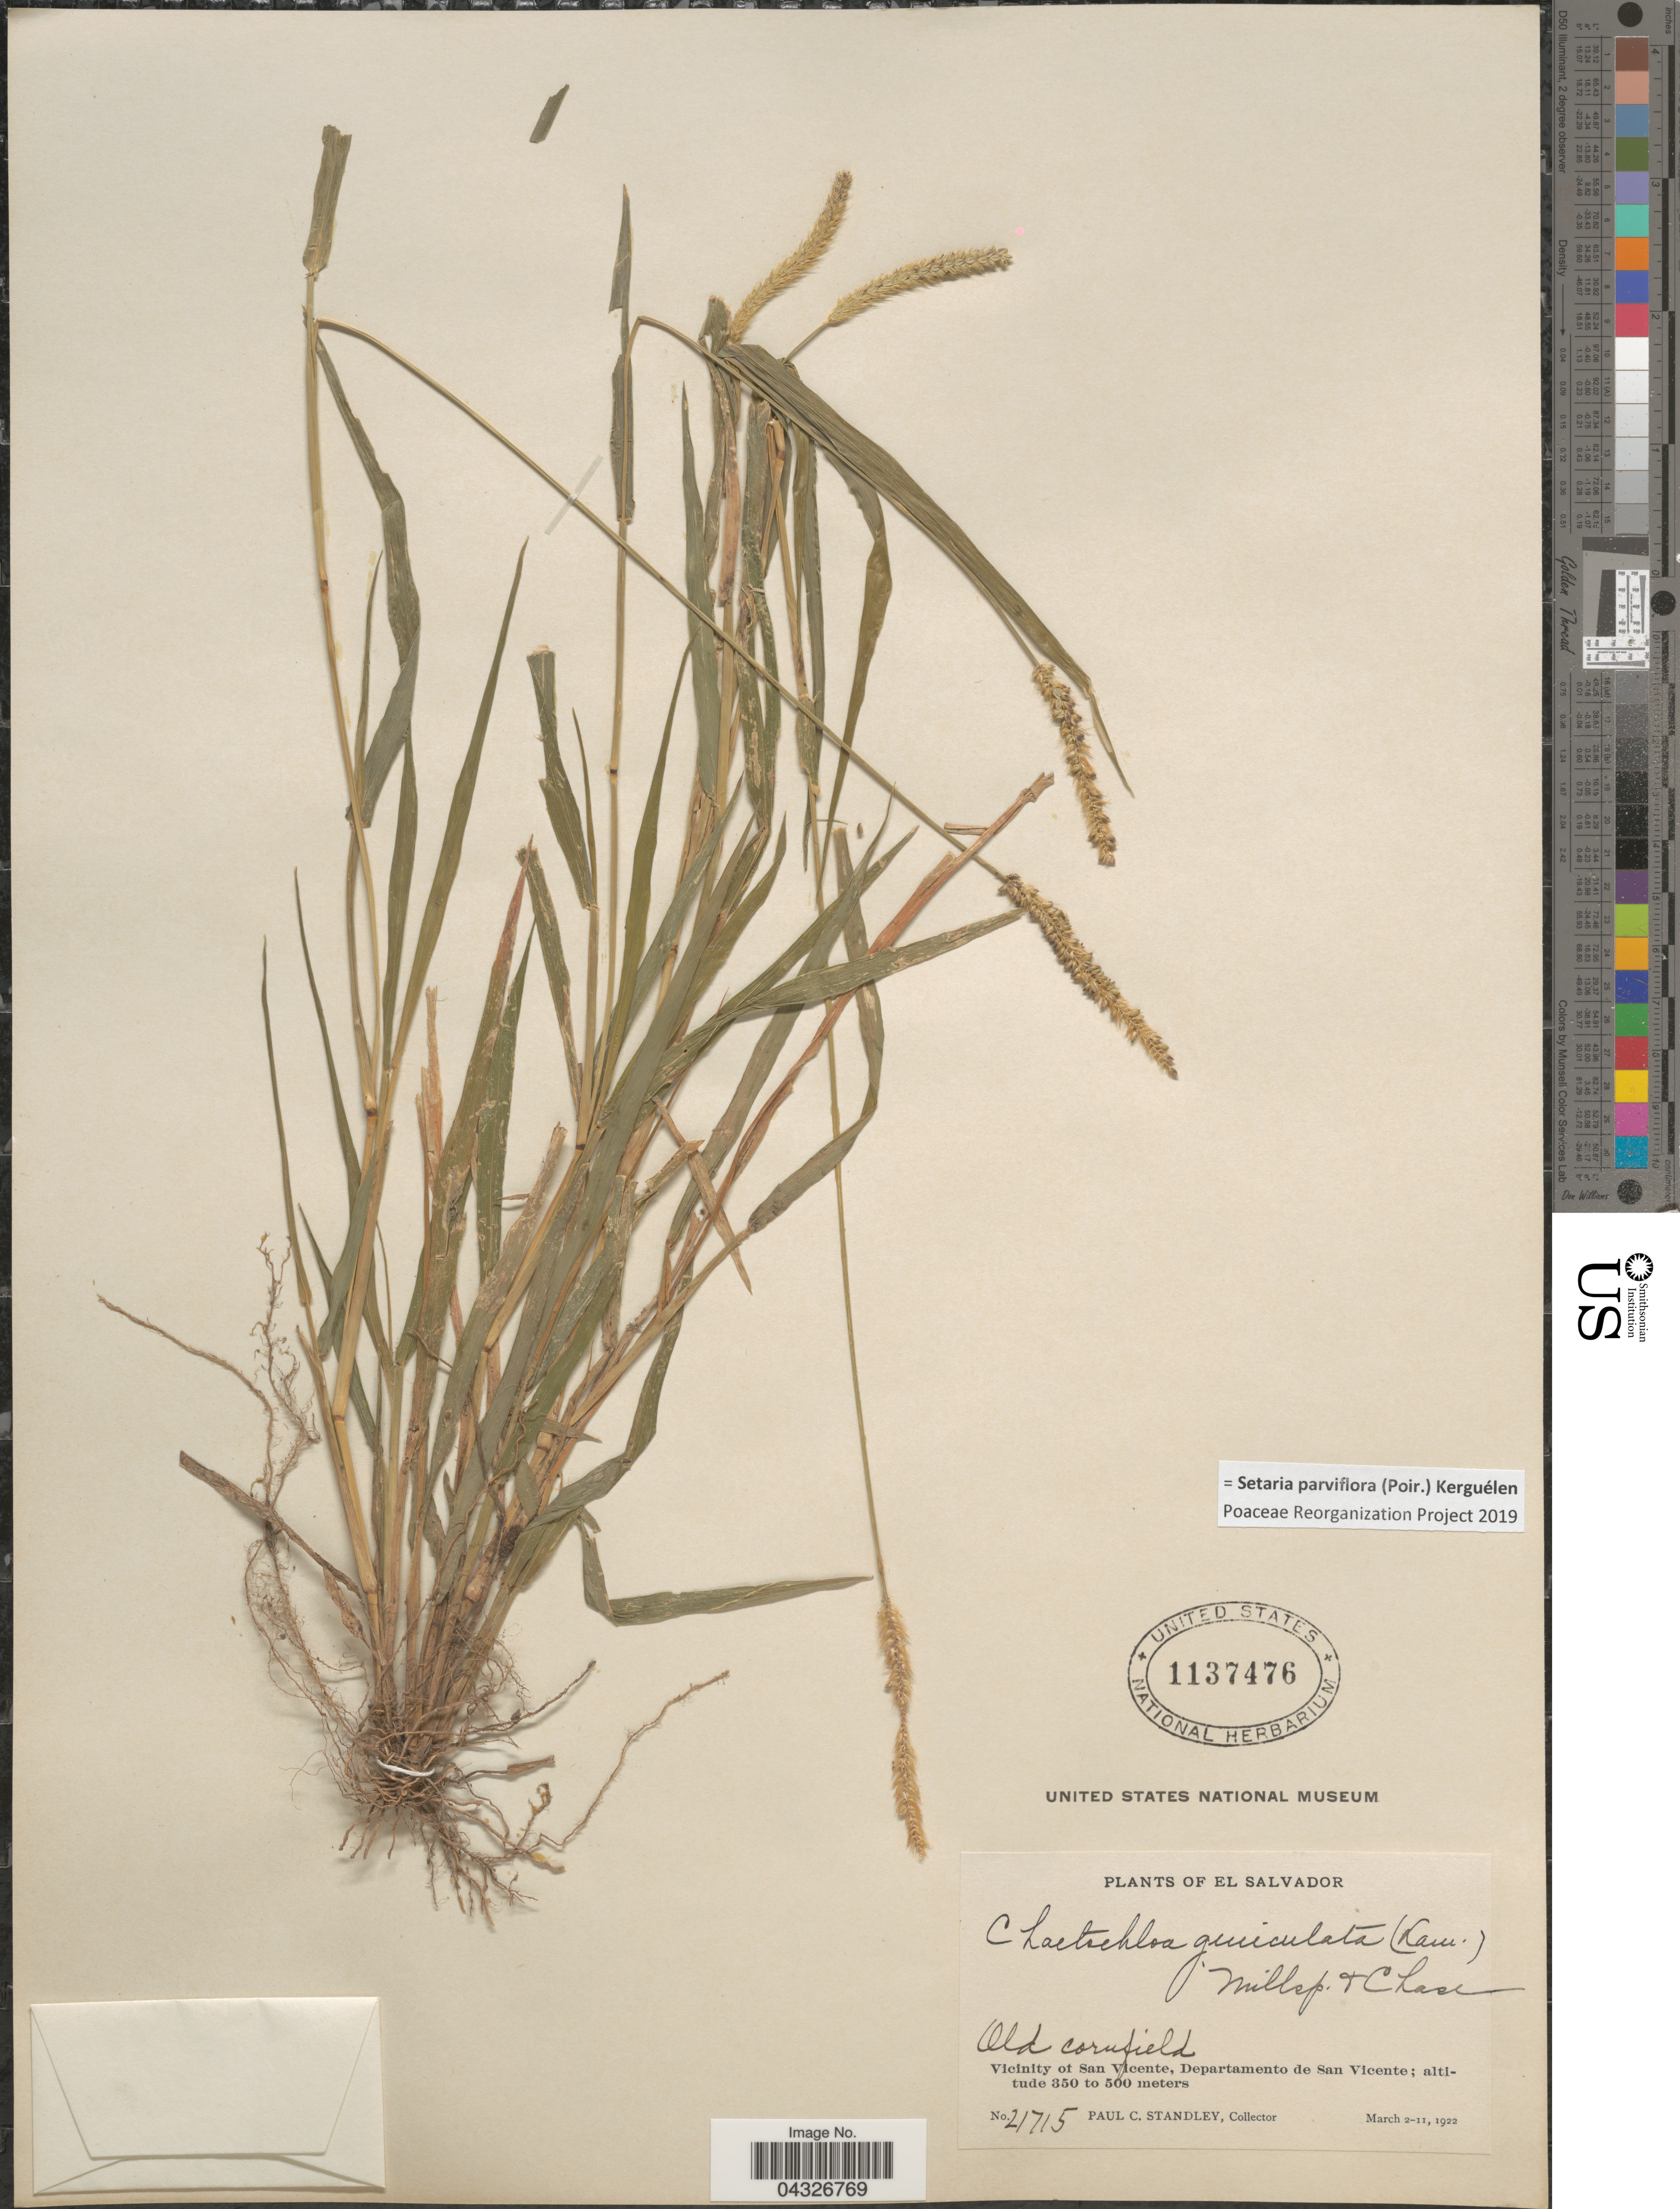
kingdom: Plantae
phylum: Tracheophyta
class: Liliopsida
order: Poales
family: Poaceae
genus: Setaria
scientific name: Setaria parviflora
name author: (Poir.) Kerguélen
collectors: P. C. Standley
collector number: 21715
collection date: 1922-03-02/1922-03-11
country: El Salvador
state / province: San Vincente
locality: Old cornfield. Vicinity of San Vicente, Departamento de San Vicente.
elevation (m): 350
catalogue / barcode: US 1137476